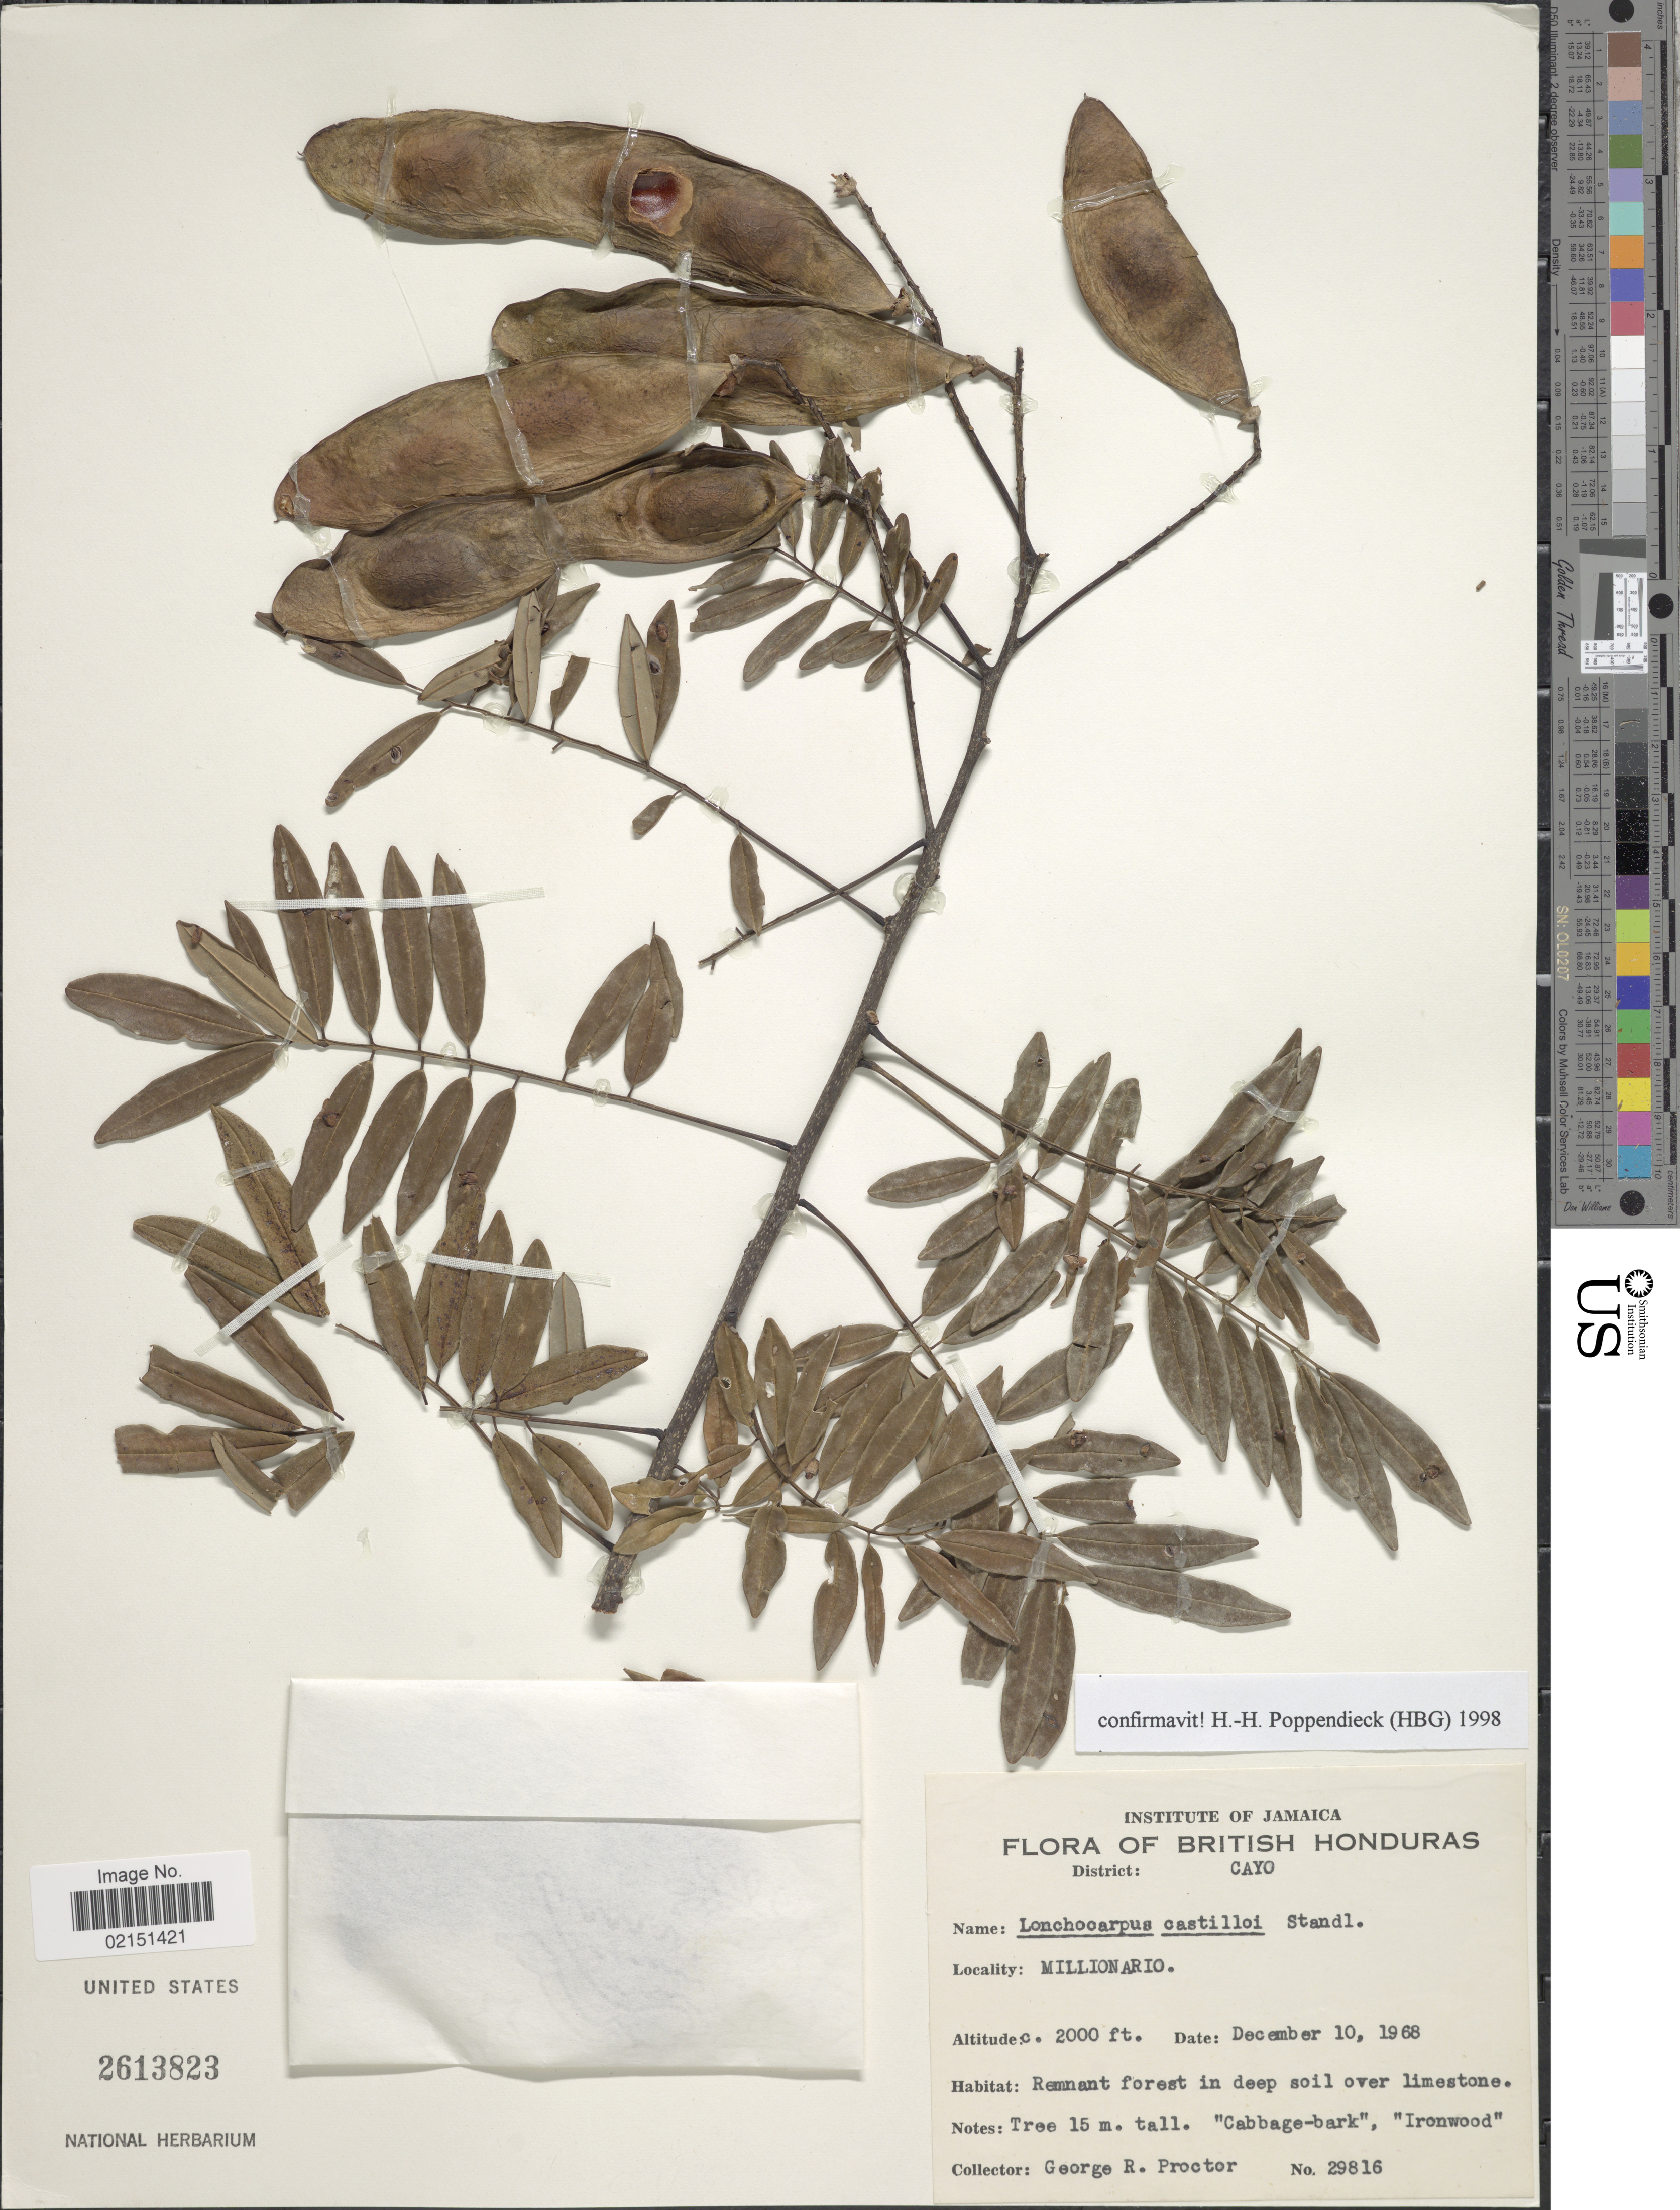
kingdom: Plantae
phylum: Tracheophyta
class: Magnoliopsida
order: Fabales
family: Fabaceae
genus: Lonchocarpus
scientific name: Lonchocarpus castilloi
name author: Standl.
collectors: G. R. Proctor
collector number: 29816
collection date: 1968-12-10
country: Belize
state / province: Cayo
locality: District: Cayo, Millionario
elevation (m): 610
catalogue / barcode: US 2613823